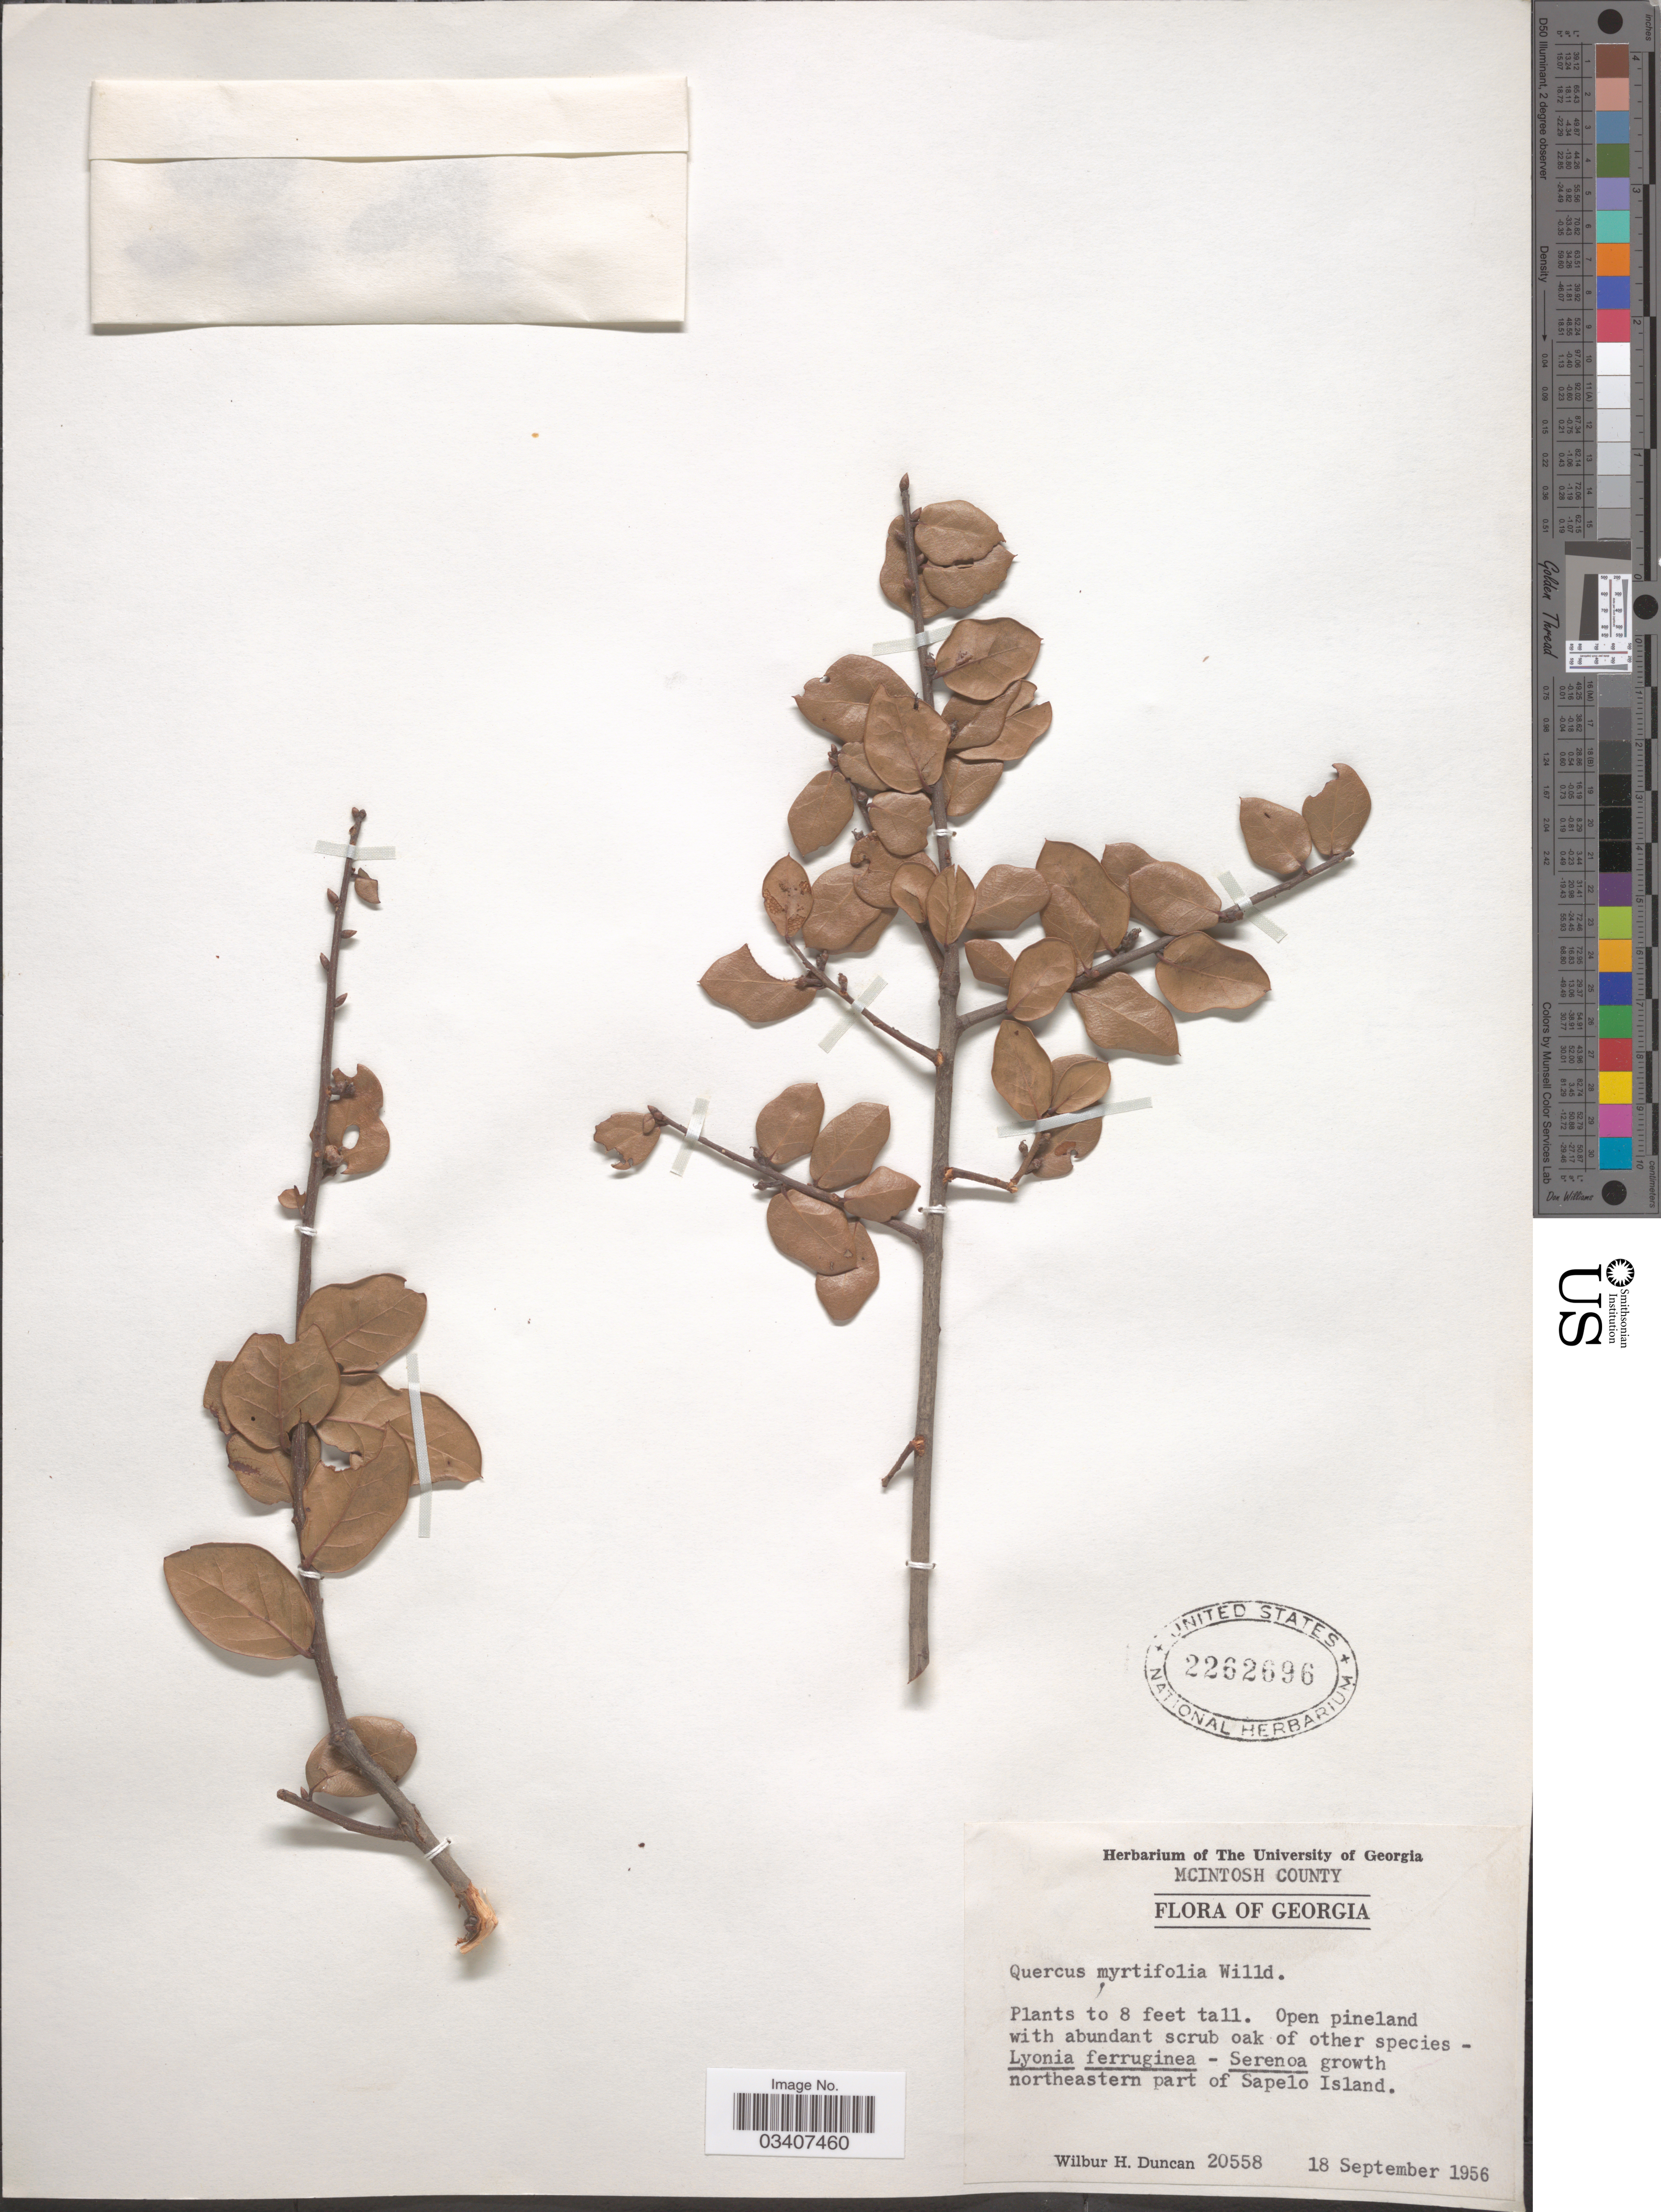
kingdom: Plantae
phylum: Tracheophyta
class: Magnoliopsida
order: Fagales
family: Fagaceae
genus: Quercus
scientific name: Quercus myrtifolia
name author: Willd.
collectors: W. H. Duncan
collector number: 20558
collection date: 1956-09-18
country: United States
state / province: Georgia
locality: McIntosh County. Northeastern part of Sapelo Island.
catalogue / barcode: US 2262696